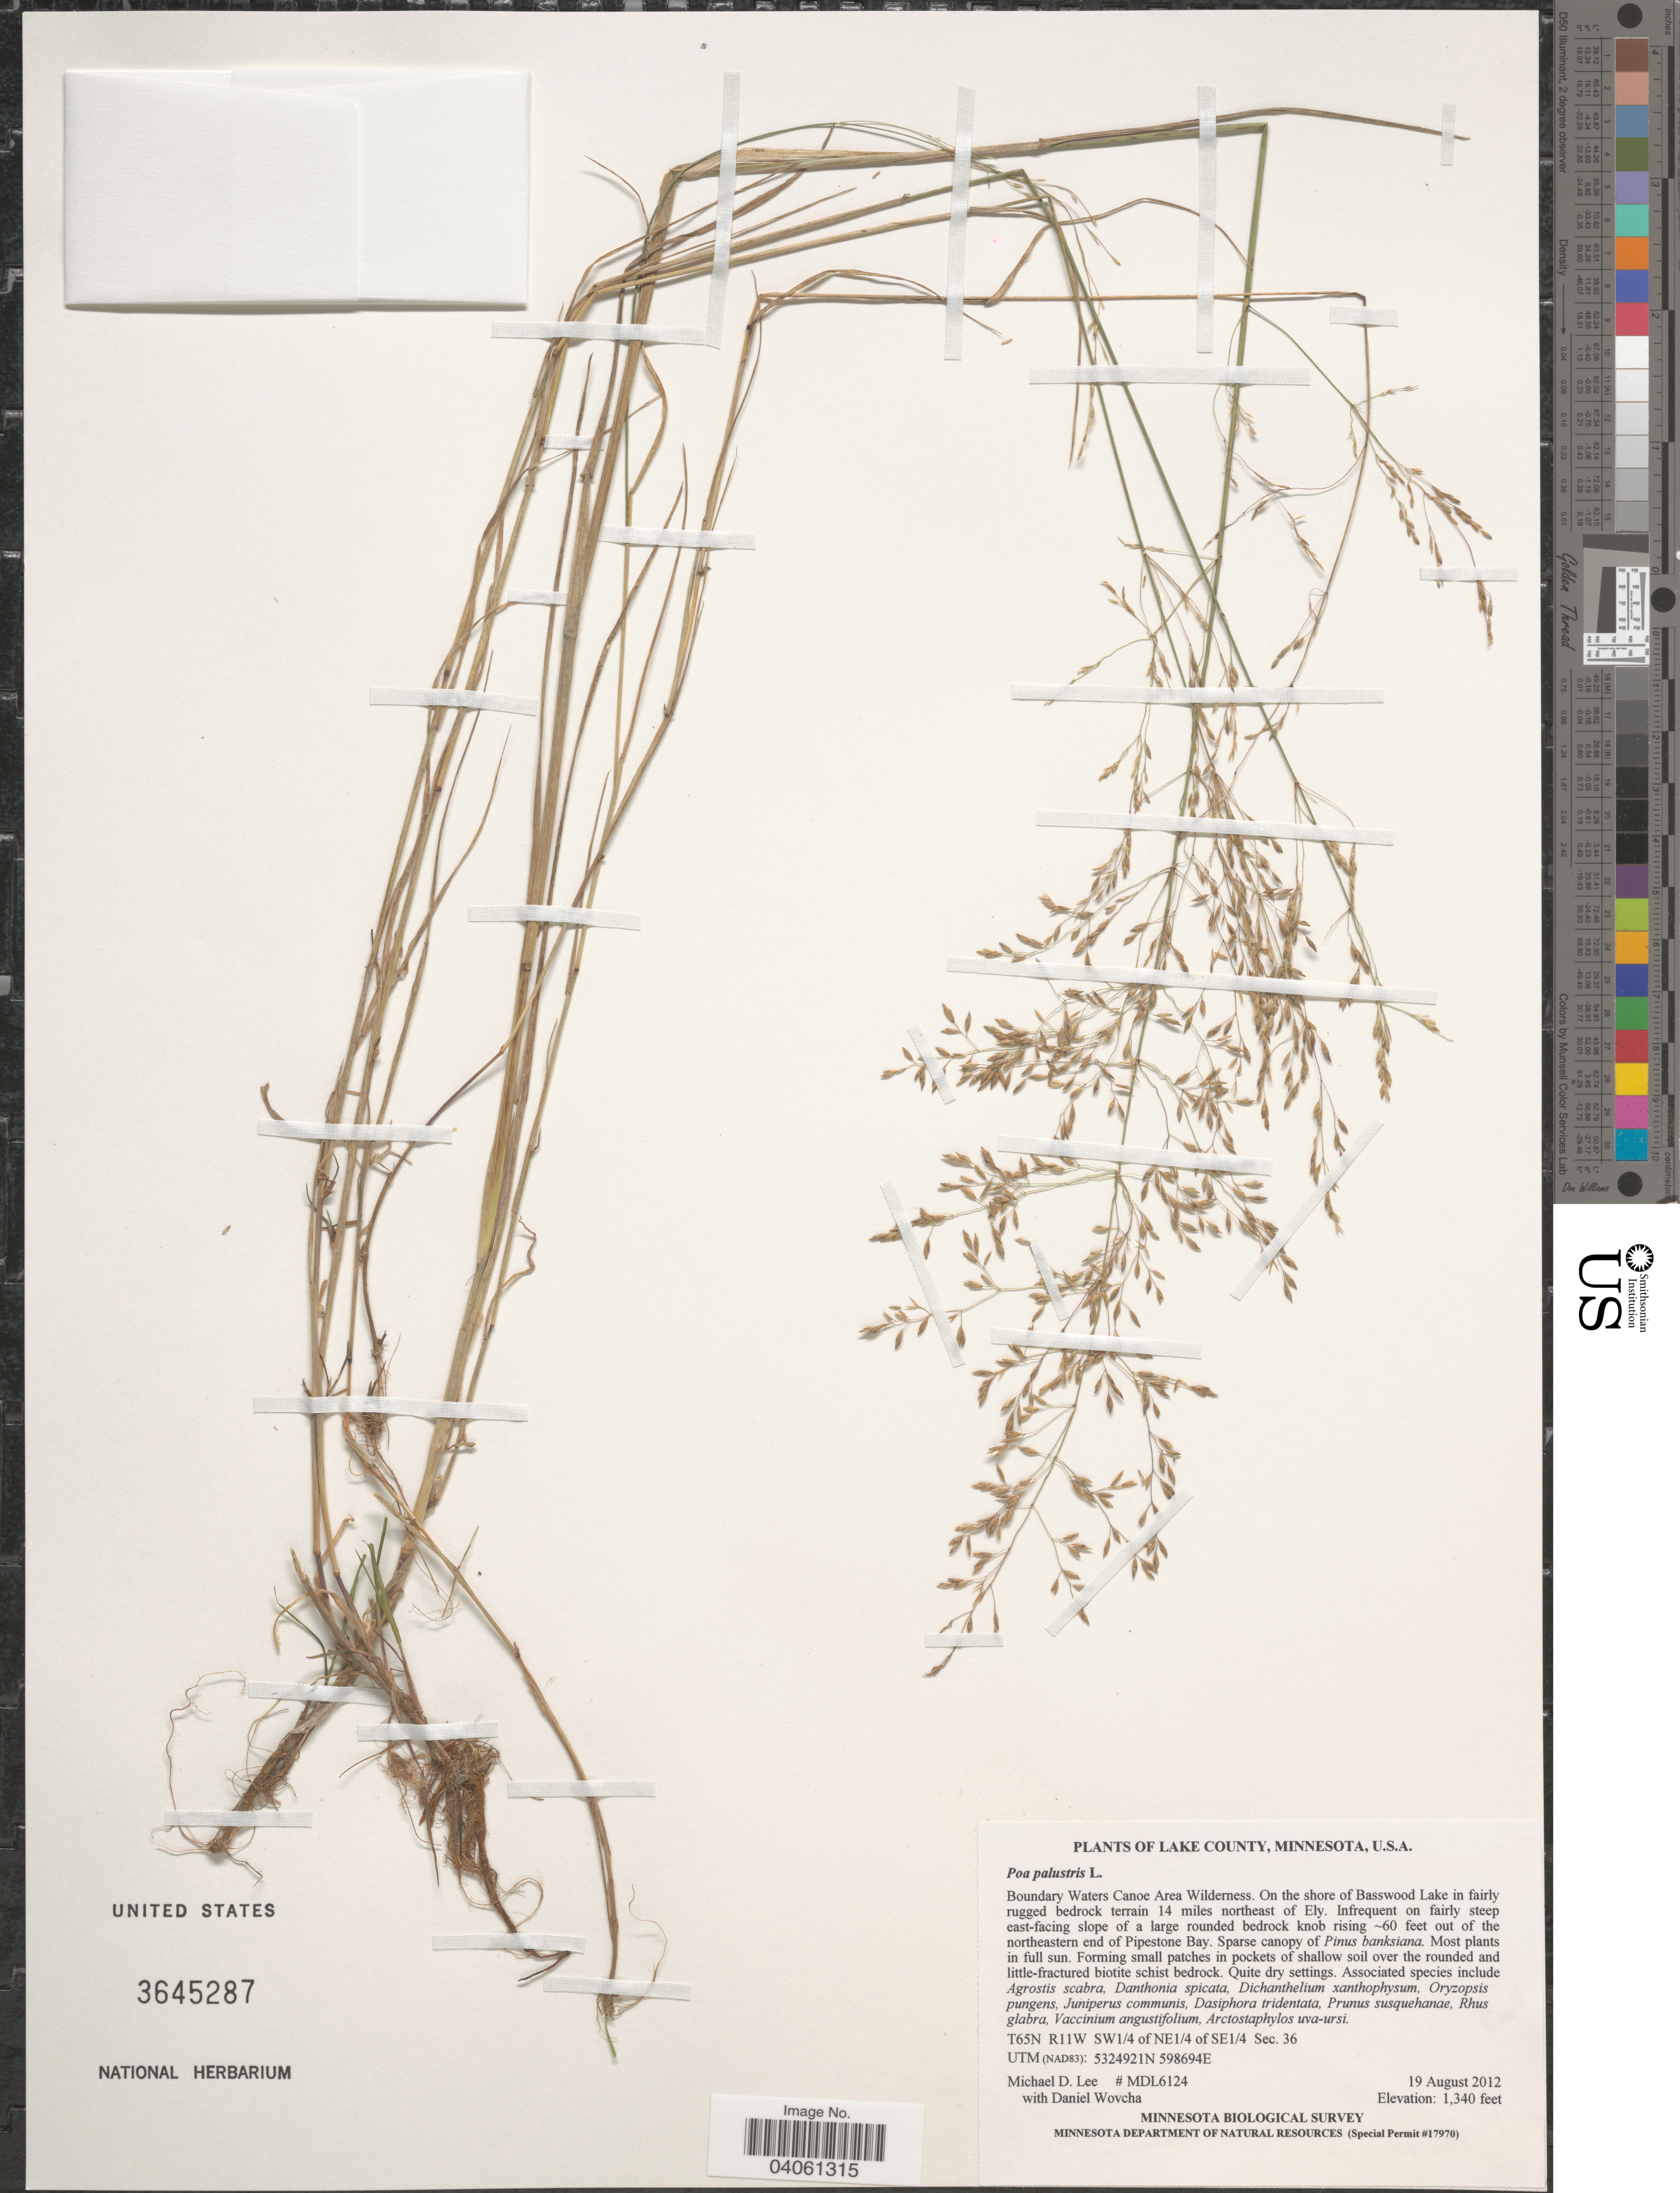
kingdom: Plantae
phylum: Tracheophyta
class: Liliopsida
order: Poales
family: Poaceae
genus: Poa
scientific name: Poa palustris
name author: L.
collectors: M. Lee & D. Wovcha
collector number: MDL6124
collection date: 2012-08-19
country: United States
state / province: Minnesota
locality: Lake County. Boundary Waters Canoe Area Wilderness. On the shores of Basswood Lake in fairly rugged bedrock terrain 14 miles northeast of Ely. On fairly steep east-facing slope of a large rounded bedrock knob rising -60 feet out of the northeastern end of Pipestone Bay. T65N R11W SW¼ of NE¼ of SE¼ Sec.36. UTM (NAD83).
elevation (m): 408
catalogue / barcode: US 3645287